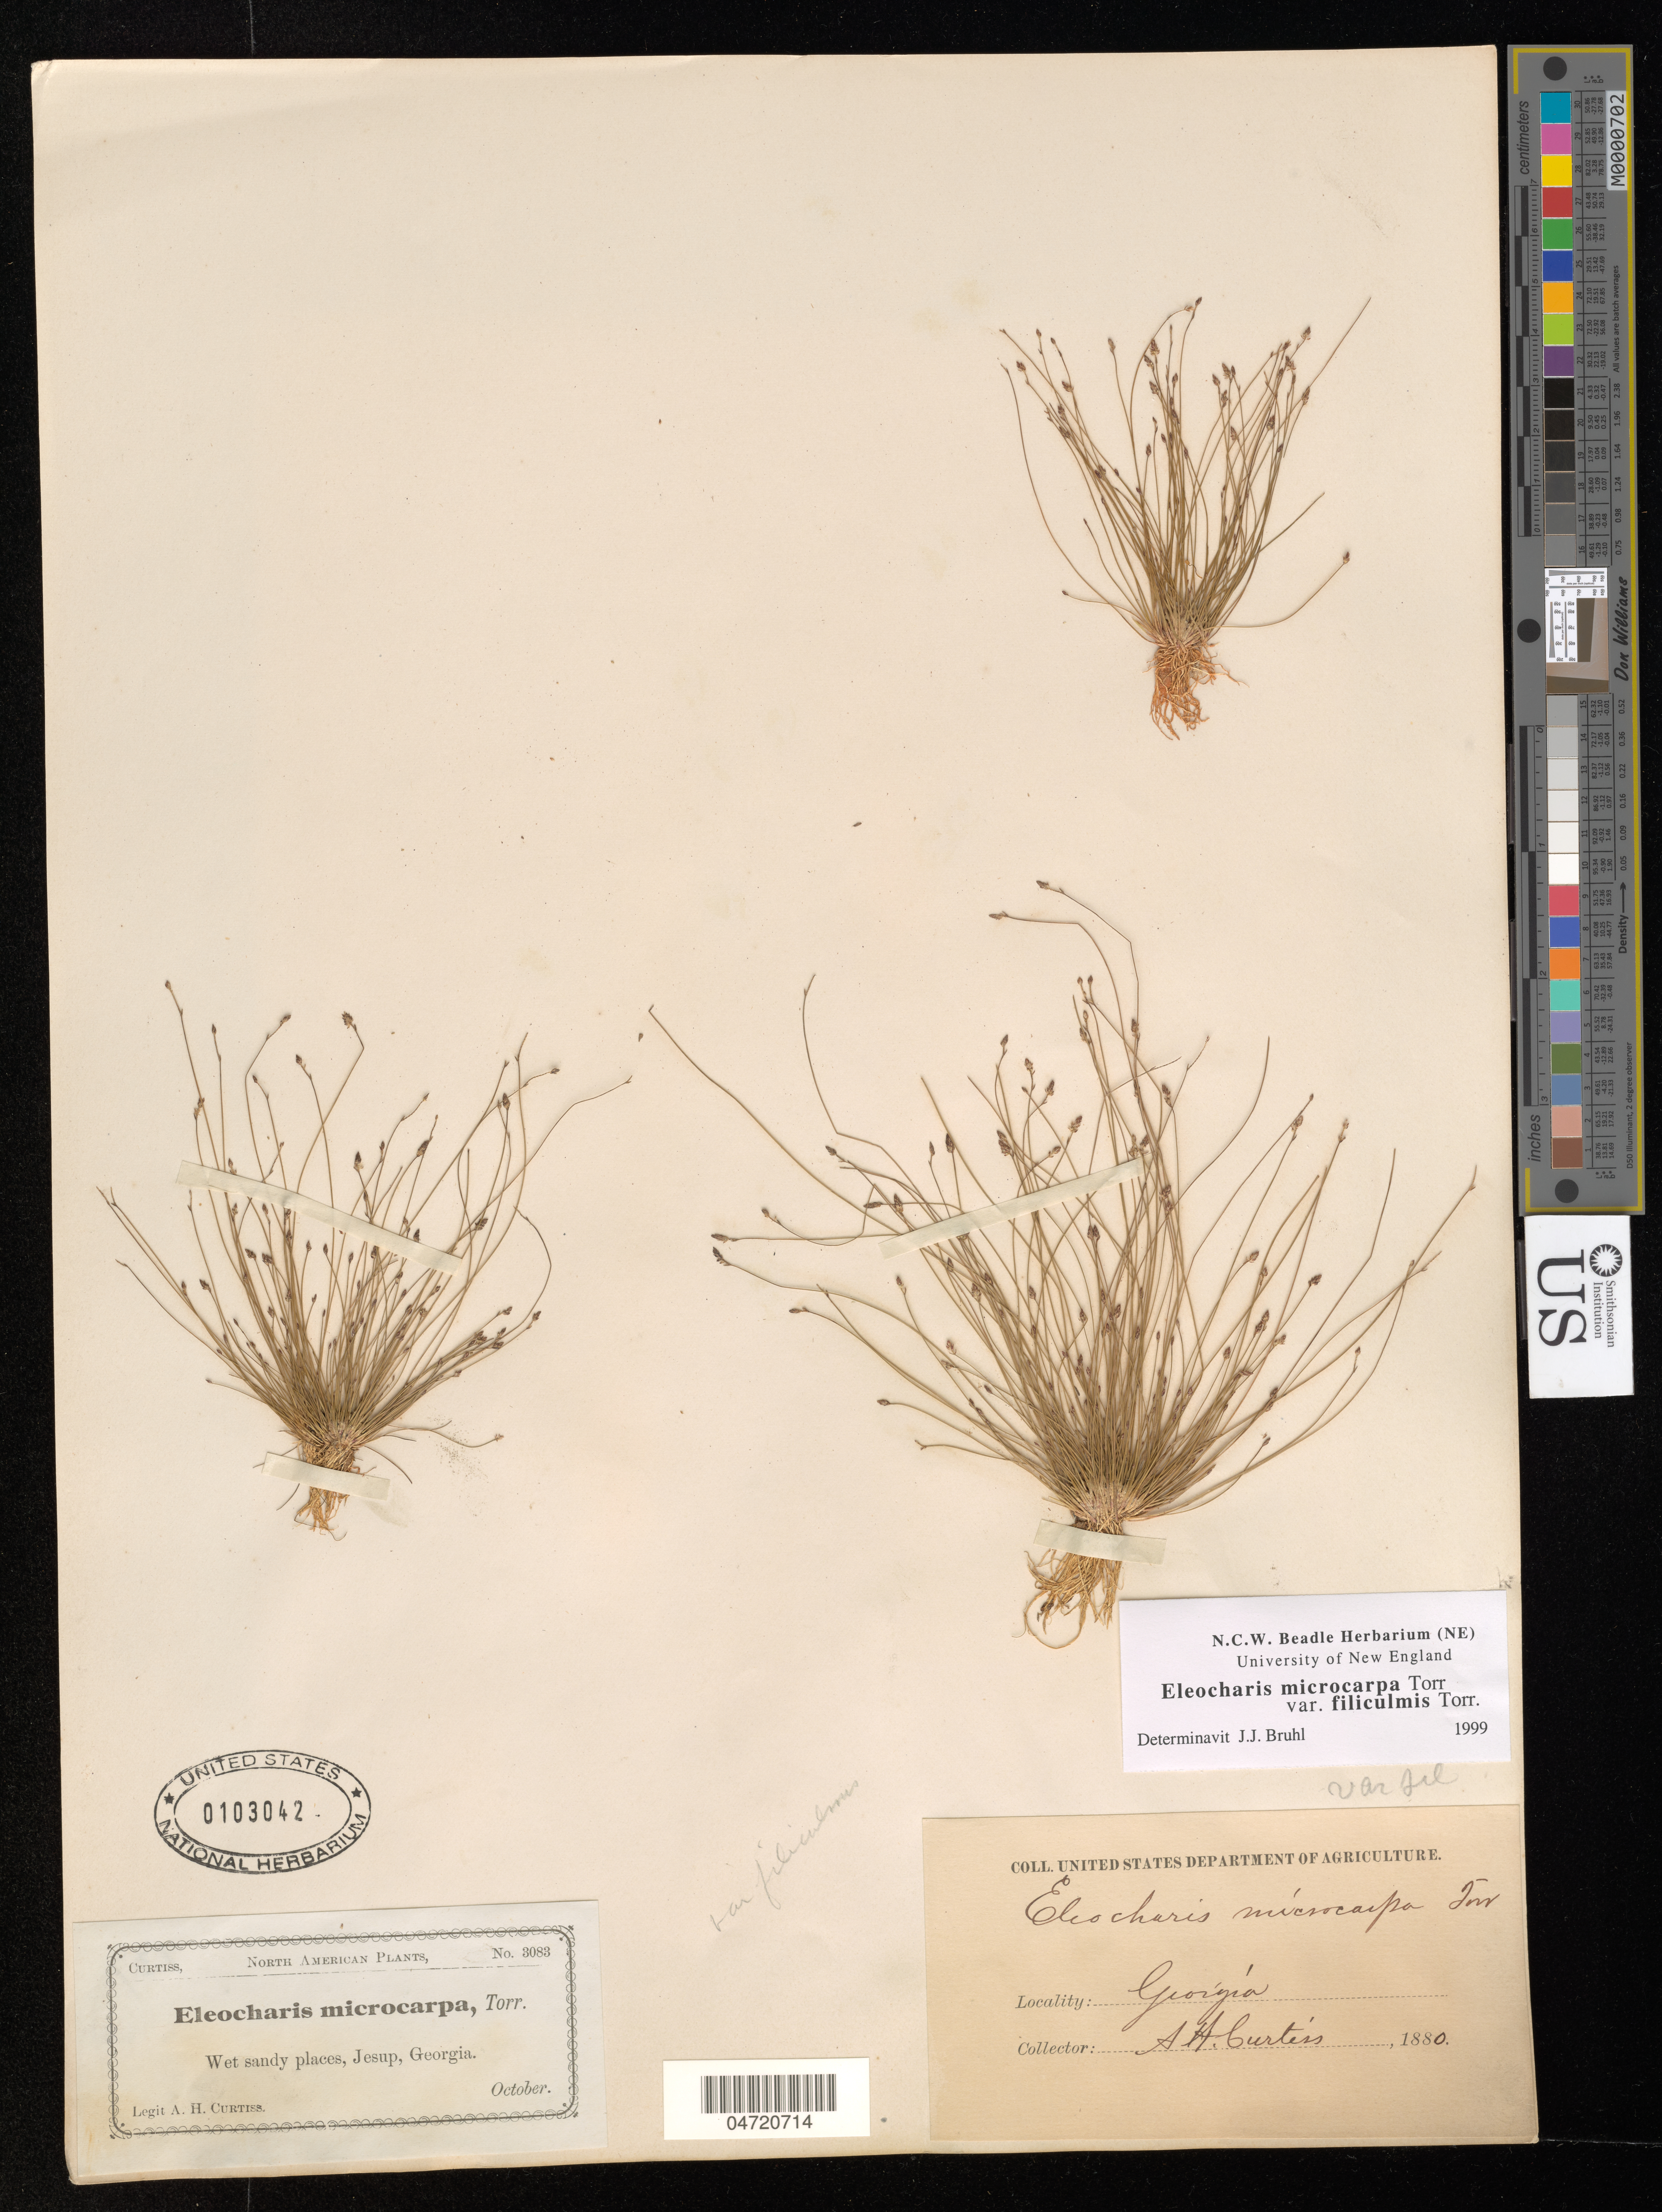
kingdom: Plantae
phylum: Tracheophyta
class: Liliopsida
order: Poales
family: Cyperaceae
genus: Eleocharis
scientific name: Eleocharis microcarpa var. filiculmis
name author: Torr.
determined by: Bruhl, J. J., (NE), University of New England (AUSTRALIA)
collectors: A. H. Curtiss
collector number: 3083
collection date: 1880-10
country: United States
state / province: Georgia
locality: Near Jesup.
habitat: Wet sandy places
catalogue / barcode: US 103042